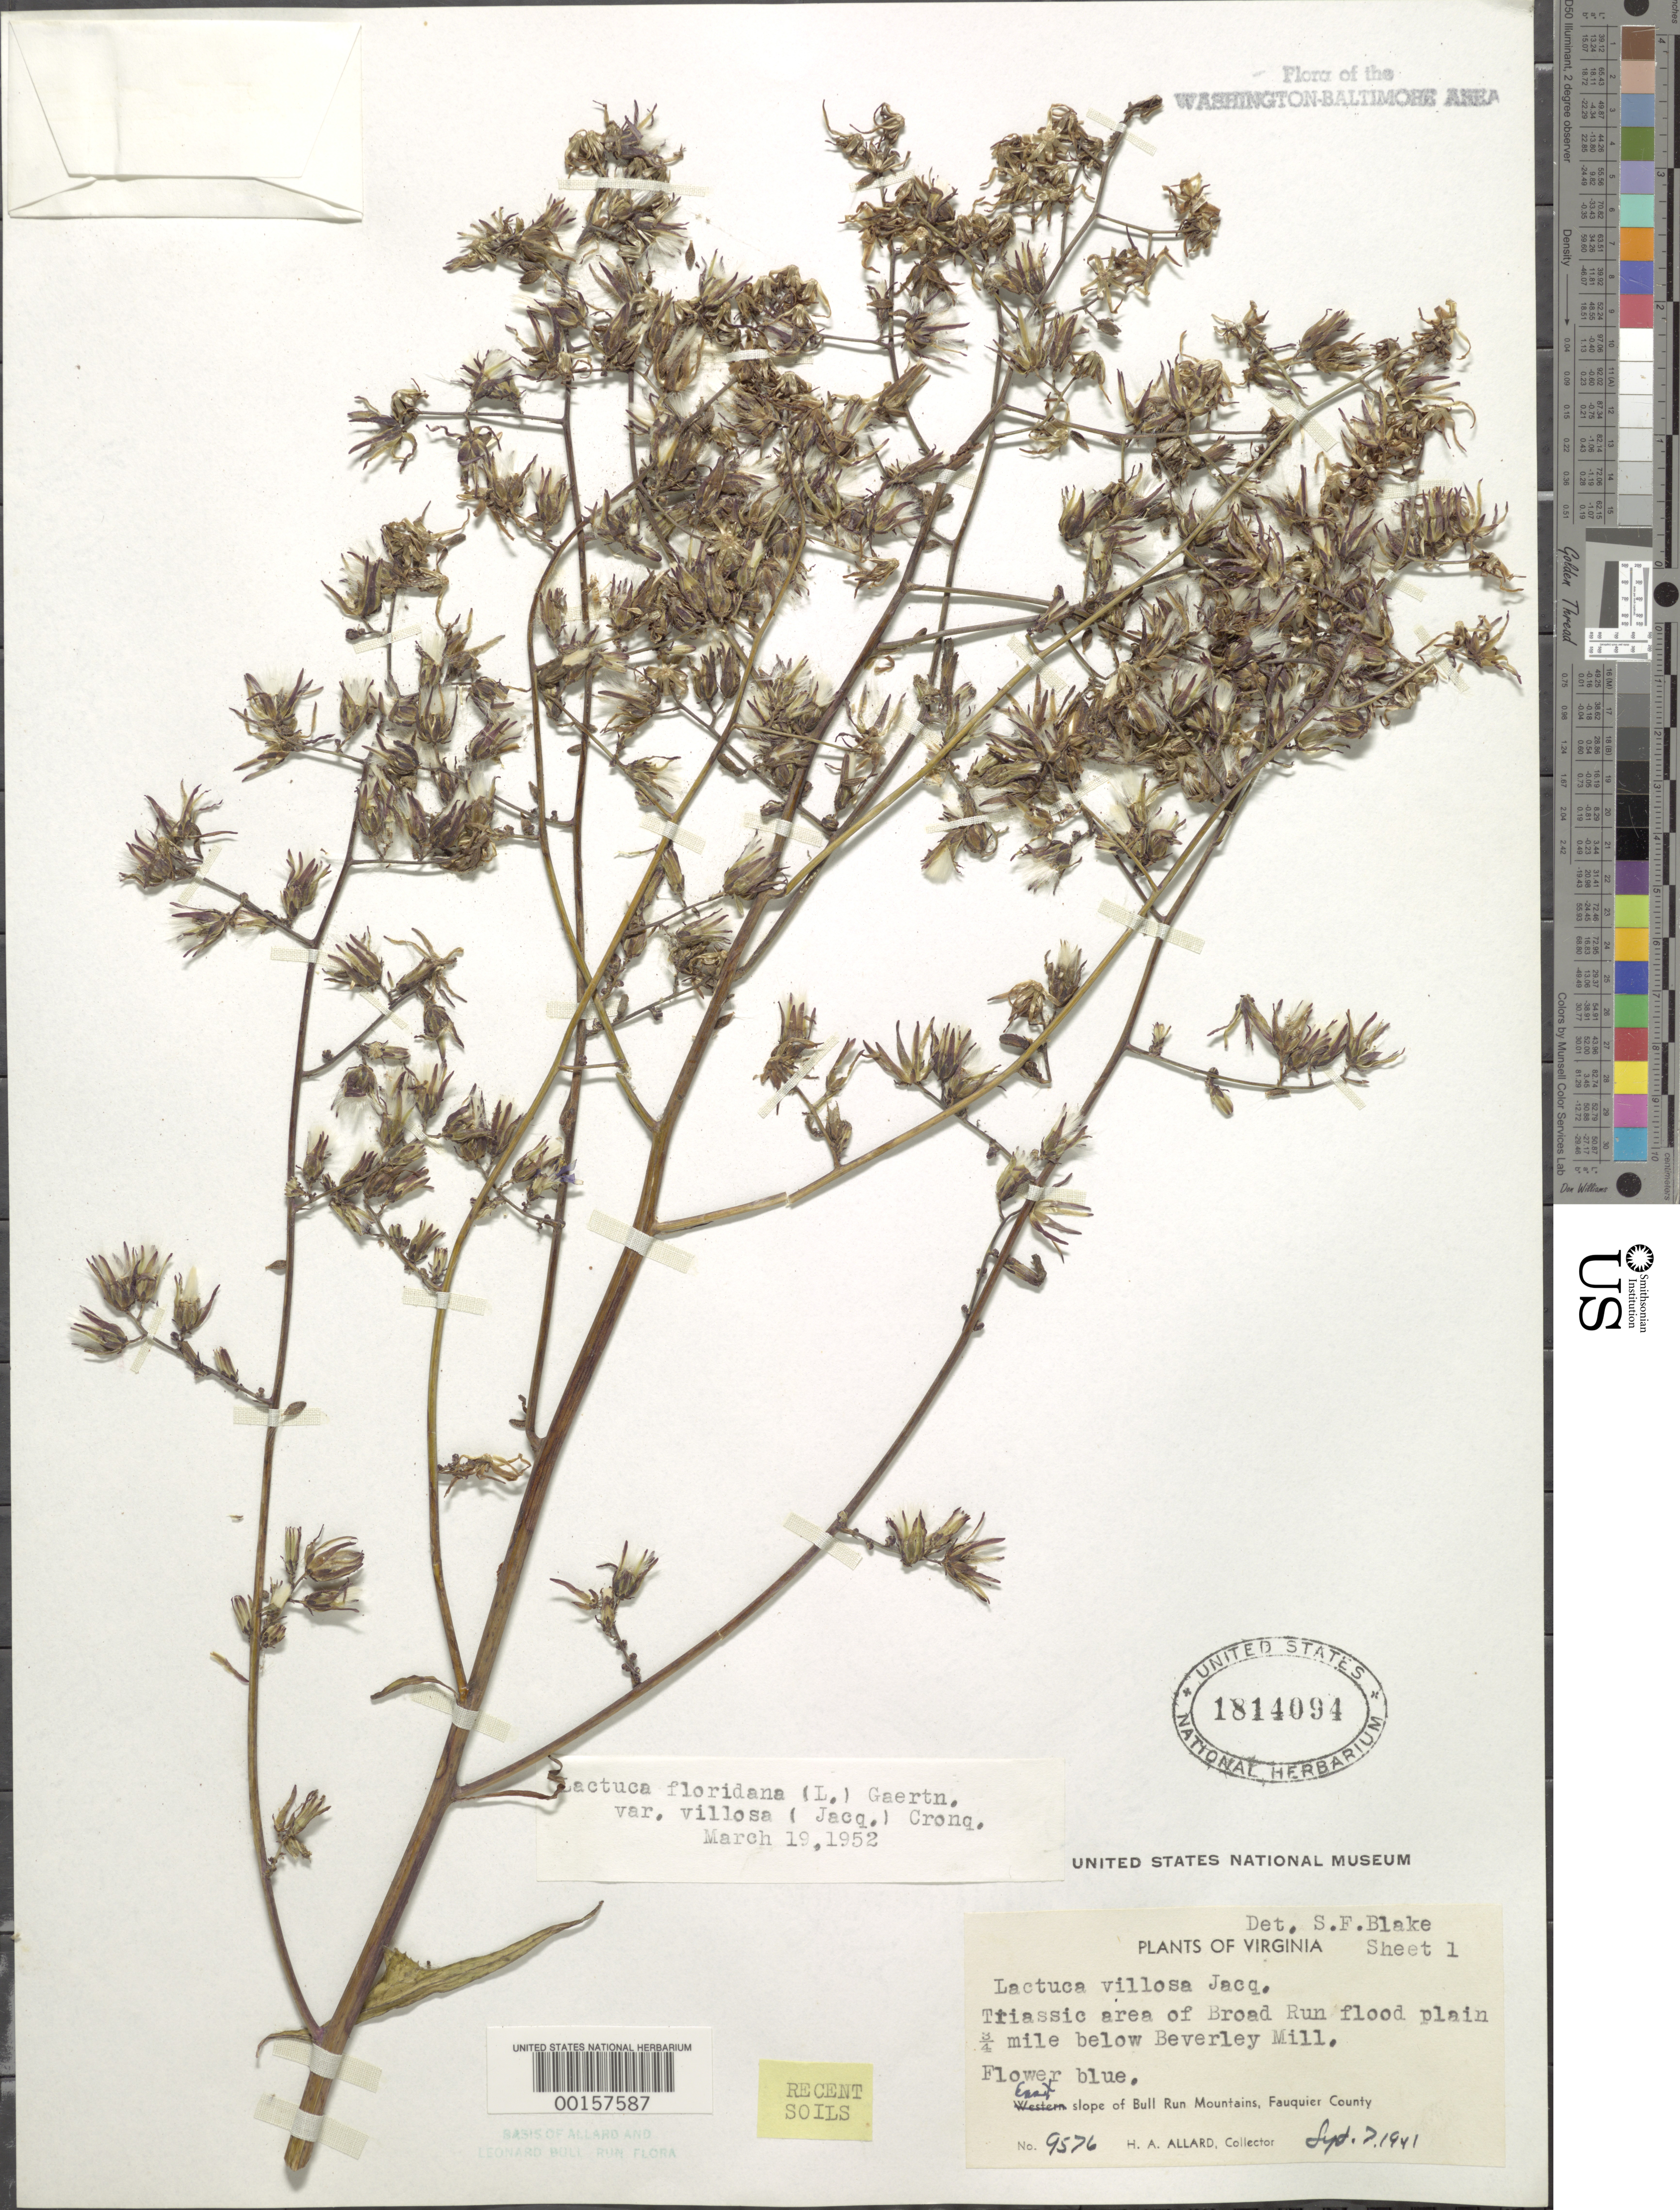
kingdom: Plantae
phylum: Tracheophyta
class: Magnoliopsida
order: Asterales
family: Asteraceae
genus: Lactuca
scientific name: Lactuca floridana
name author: (L.) Gaertn.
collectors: H. A. Allard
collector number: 9576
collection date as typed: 07 Sep 1941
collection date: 1941-09-07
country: United States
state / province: Virginia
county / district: Fauquier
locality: Broad Run below Beverley Mill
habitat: Flood plain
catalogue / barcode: US 1814094